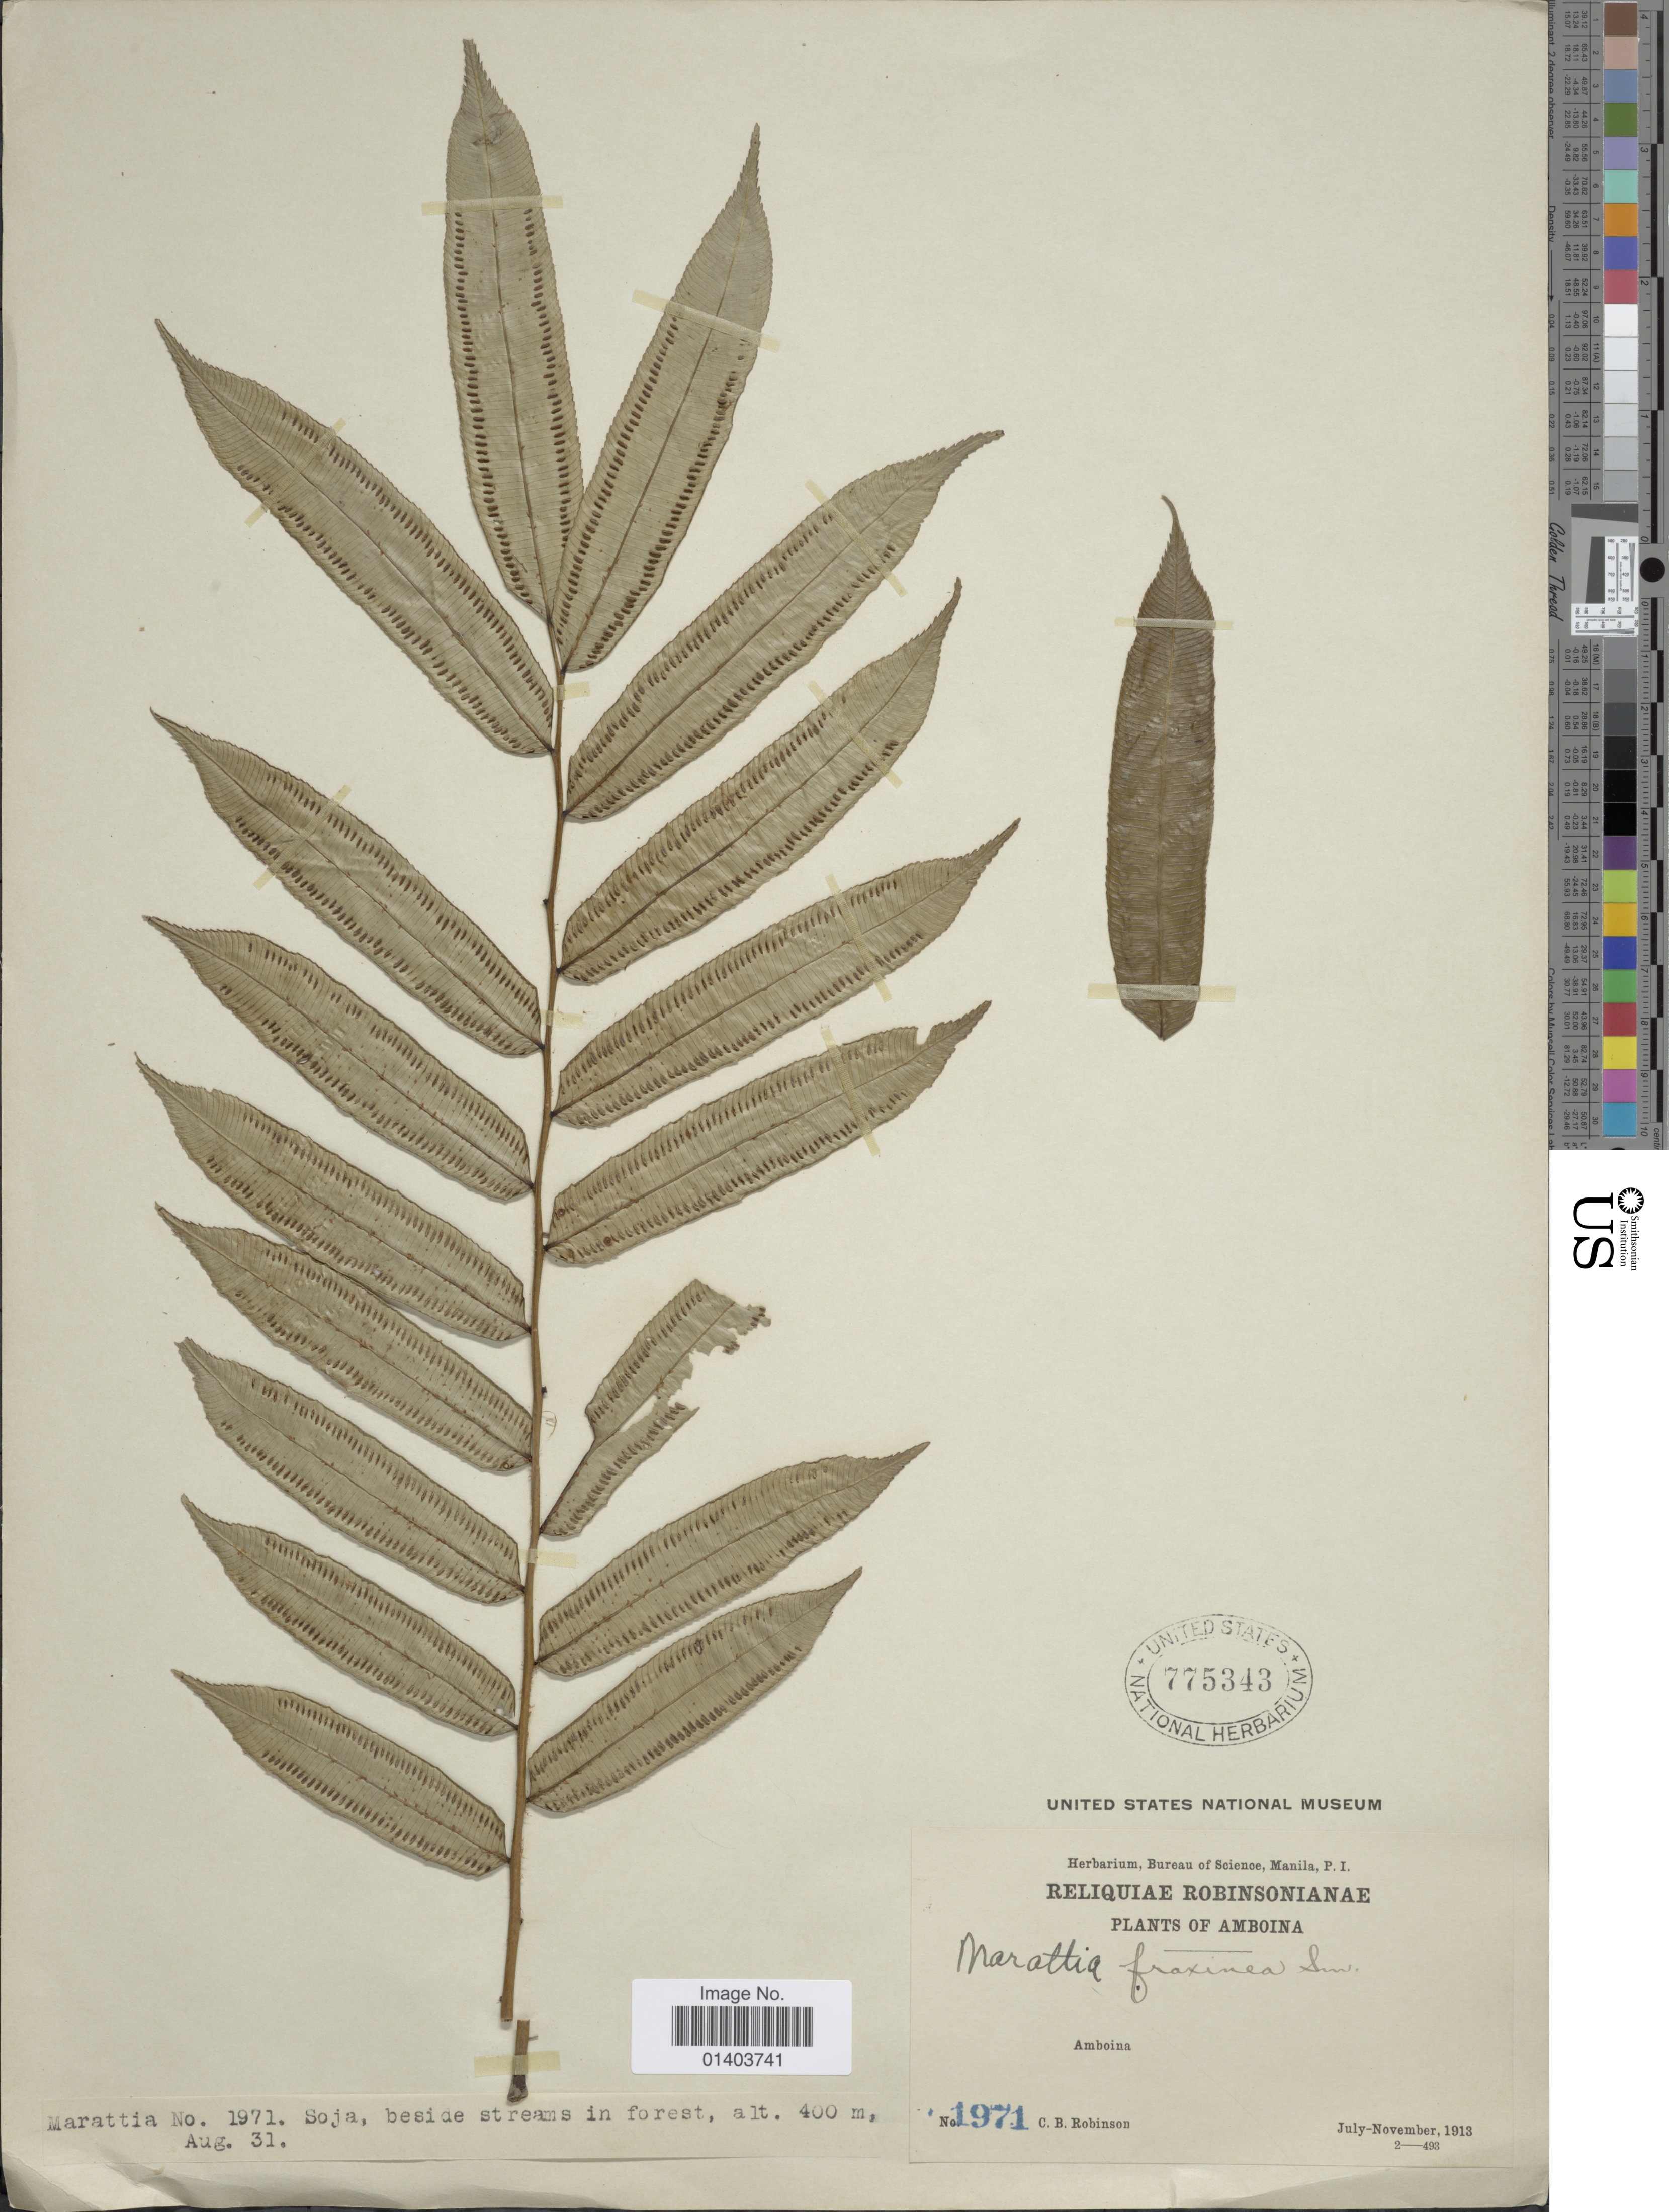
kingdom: Plantae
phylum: Tracheophyta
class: Polypodiopsida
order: Marattiales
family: Marattiaceae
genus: Ptisana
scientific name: Ptisana fraxinea var. fraxinea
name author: (Sm.) Murdock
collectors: C. Robinson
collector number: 1971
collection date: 1913-07/1913-11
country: Indonesia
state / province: Sumatra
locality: Amboina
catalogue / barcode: US 775343